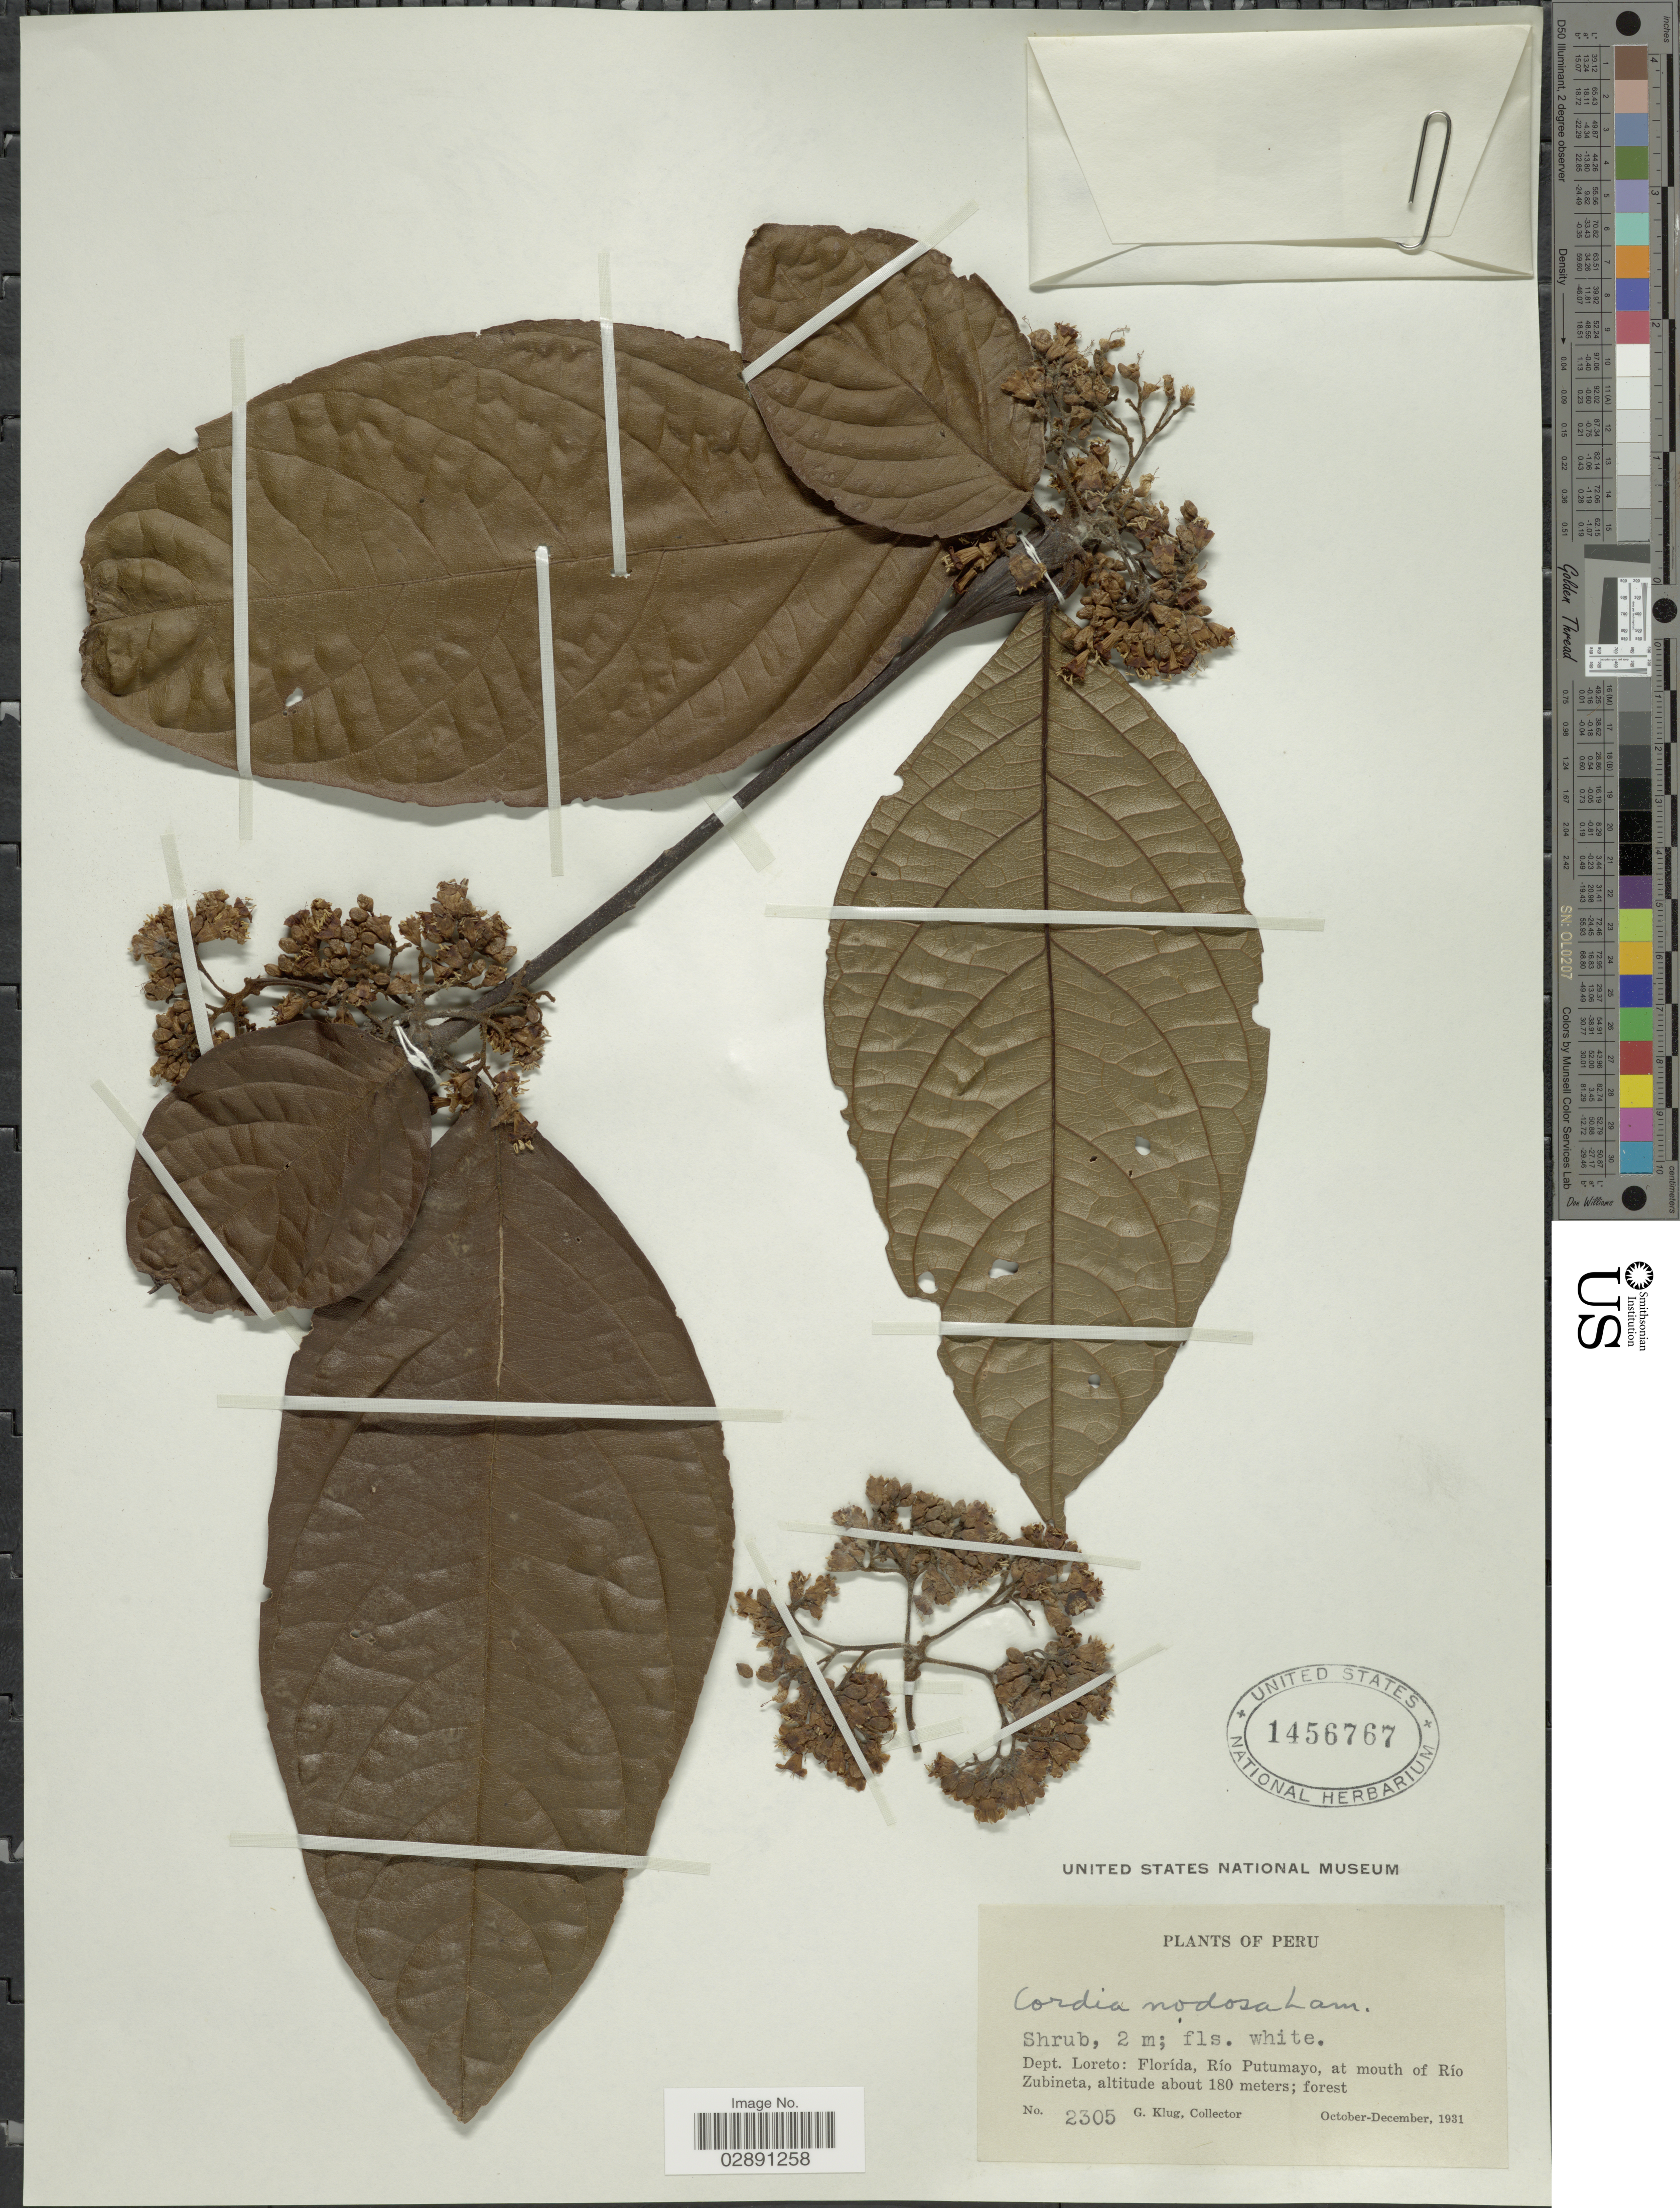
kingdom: Plantae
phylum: Tracheophyta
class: Magnoliopsida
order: Boraginales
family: Cordiaceae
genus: Cordia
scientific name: Cordia nodosa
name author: Lam.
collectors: G. Klug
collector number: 2305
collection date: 1931-10/1931-12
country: Peru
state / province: Loreto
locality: Dept. Loreto: Florída, Río Putumayo, at mouth of Río Zubineta.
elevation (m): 180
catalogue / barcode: US 1456767